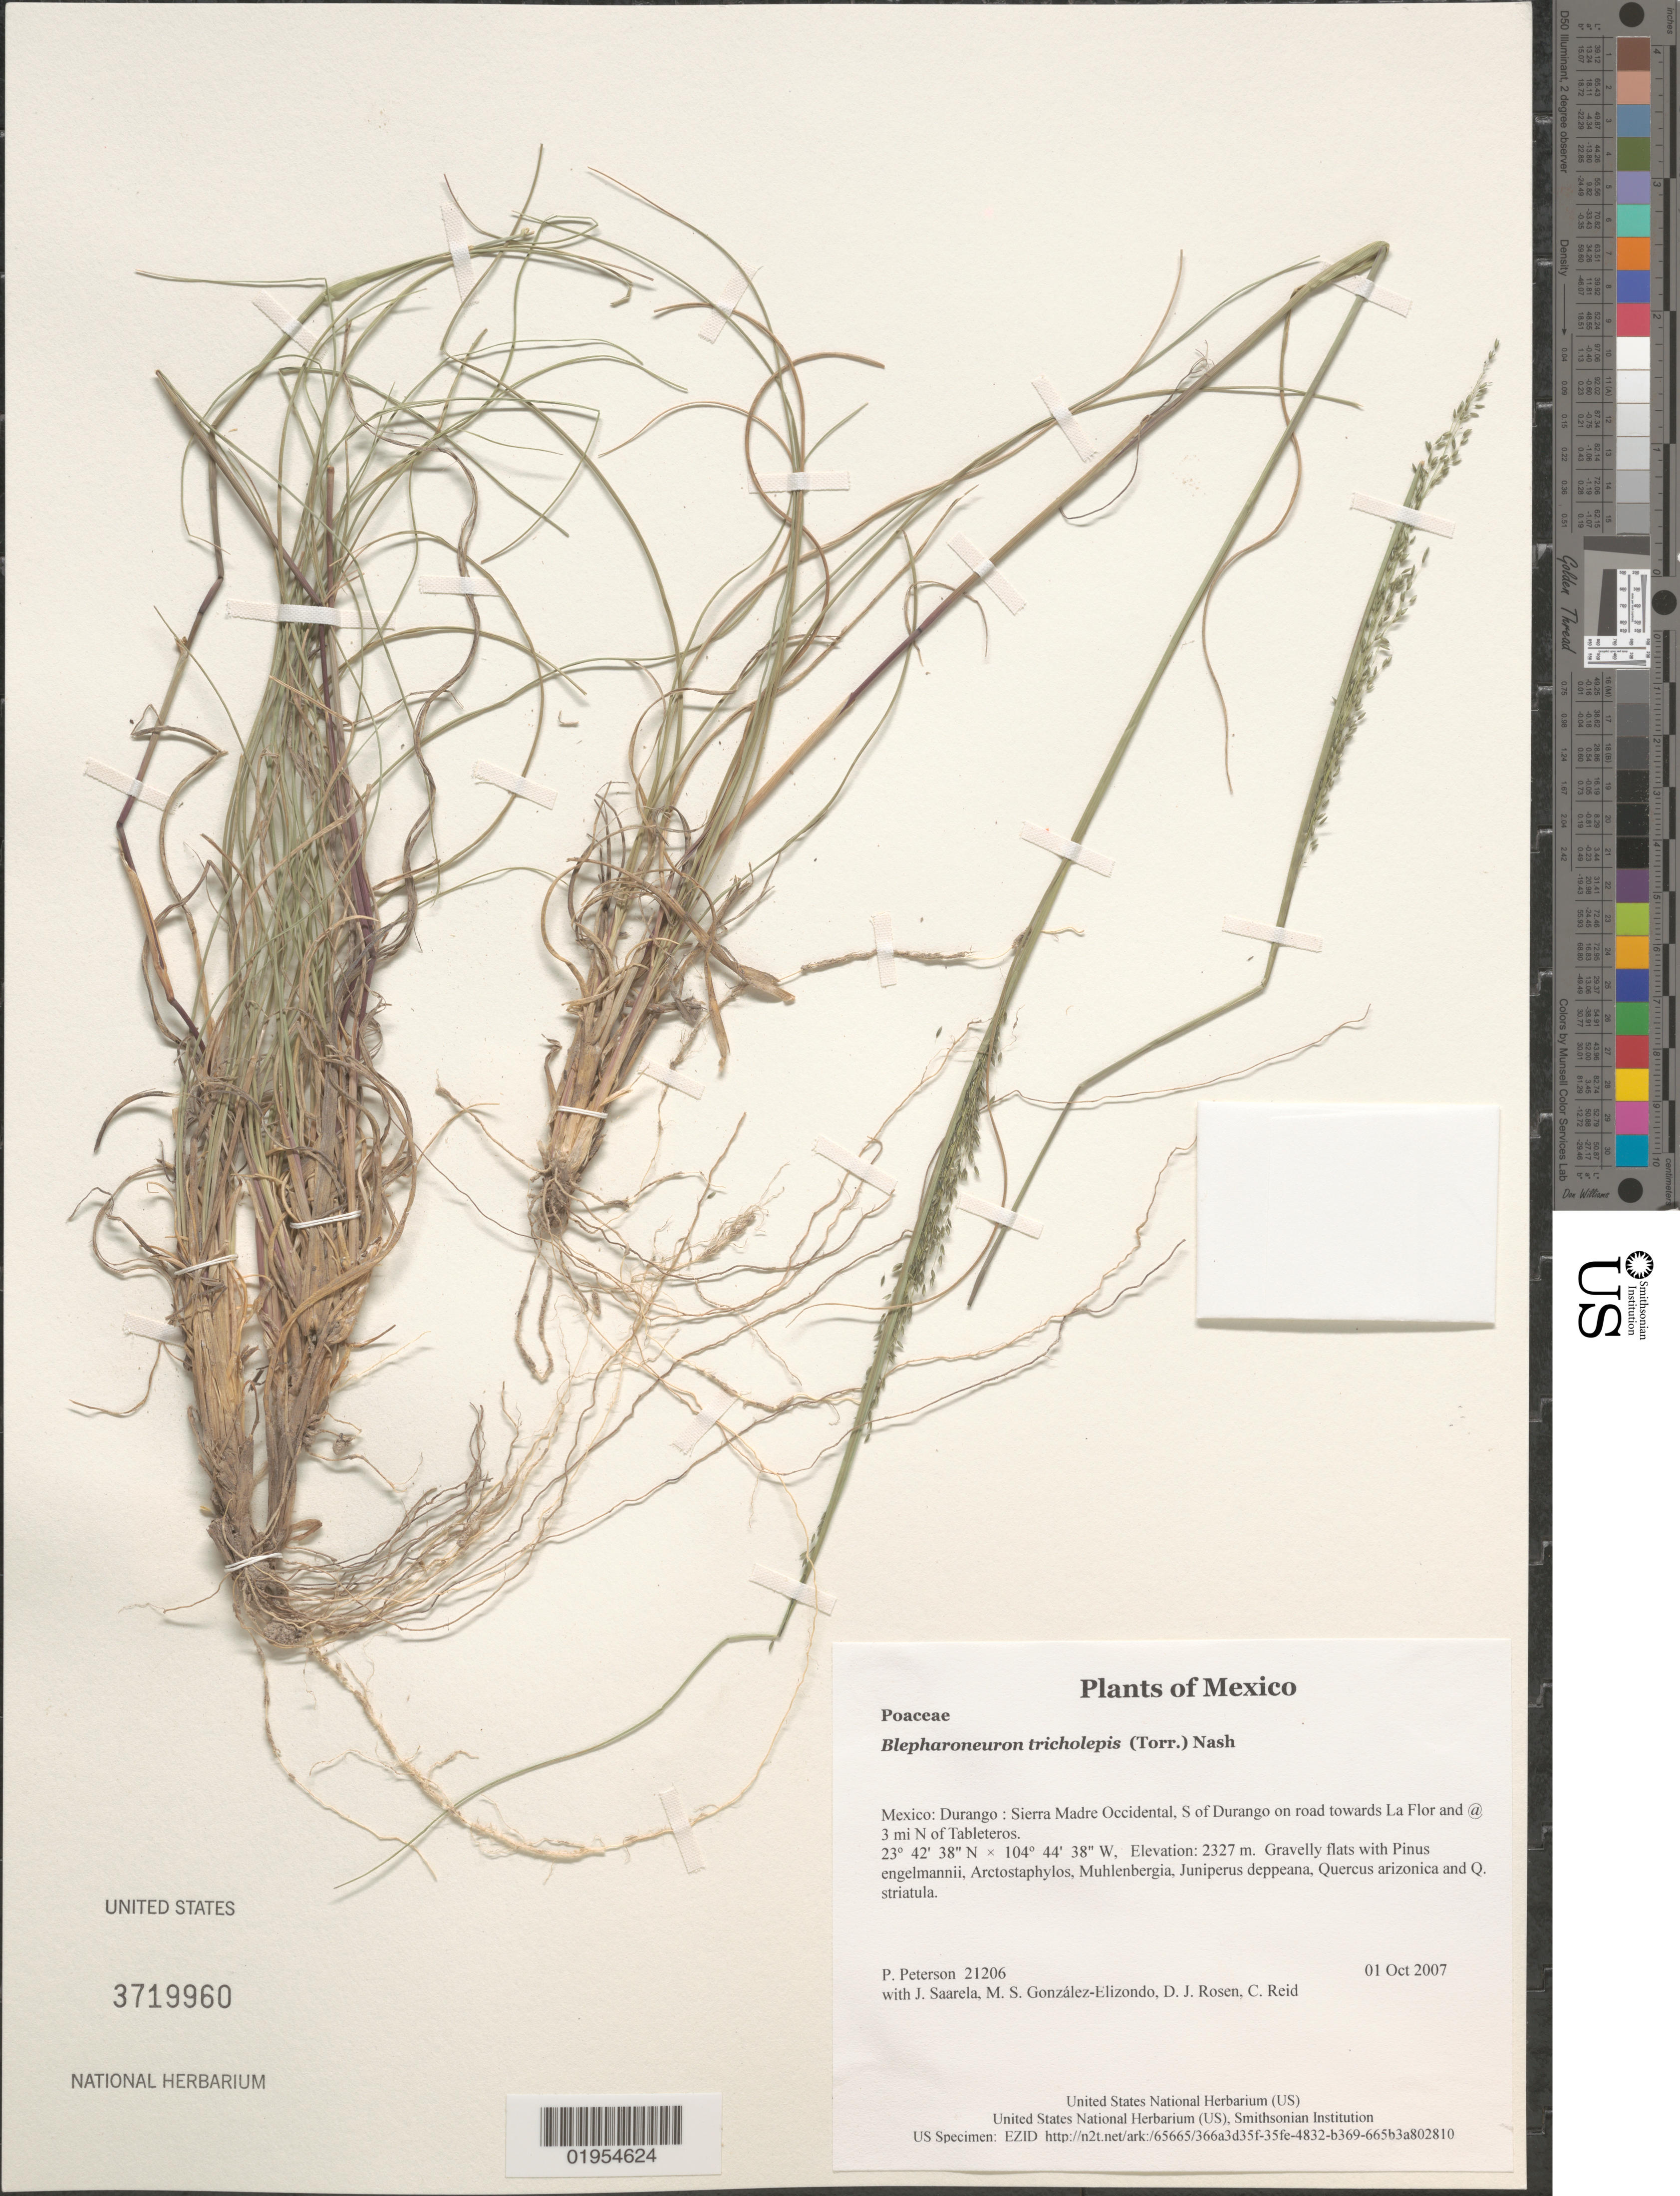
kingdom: Plantae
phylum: Tracheophyta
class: Liliopsida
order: Poales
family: Poaceae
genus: Blepharoneuron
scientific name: Blepharoneuron tricholepis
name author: (Torr.) Nash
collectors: P. M. Peterson, J. Saarela, M. S. González-Elizondo, D. J. Rosen & C. Reid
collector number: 21206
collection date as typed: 01 Oct 2007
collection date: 2007-10-01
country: Mexico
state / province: Durango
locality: Sierra Madre Occidental, S of Durango on road towards La Flor and @ 3 mi N of Tableteros.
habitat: Gravelly flats with Pinus engelmannii, Arctostaphylos, Muhlenbergia, Juniperus deppeana, Quercus arizonica and Q. striatula.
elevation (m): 2327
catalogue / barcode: US 3719960